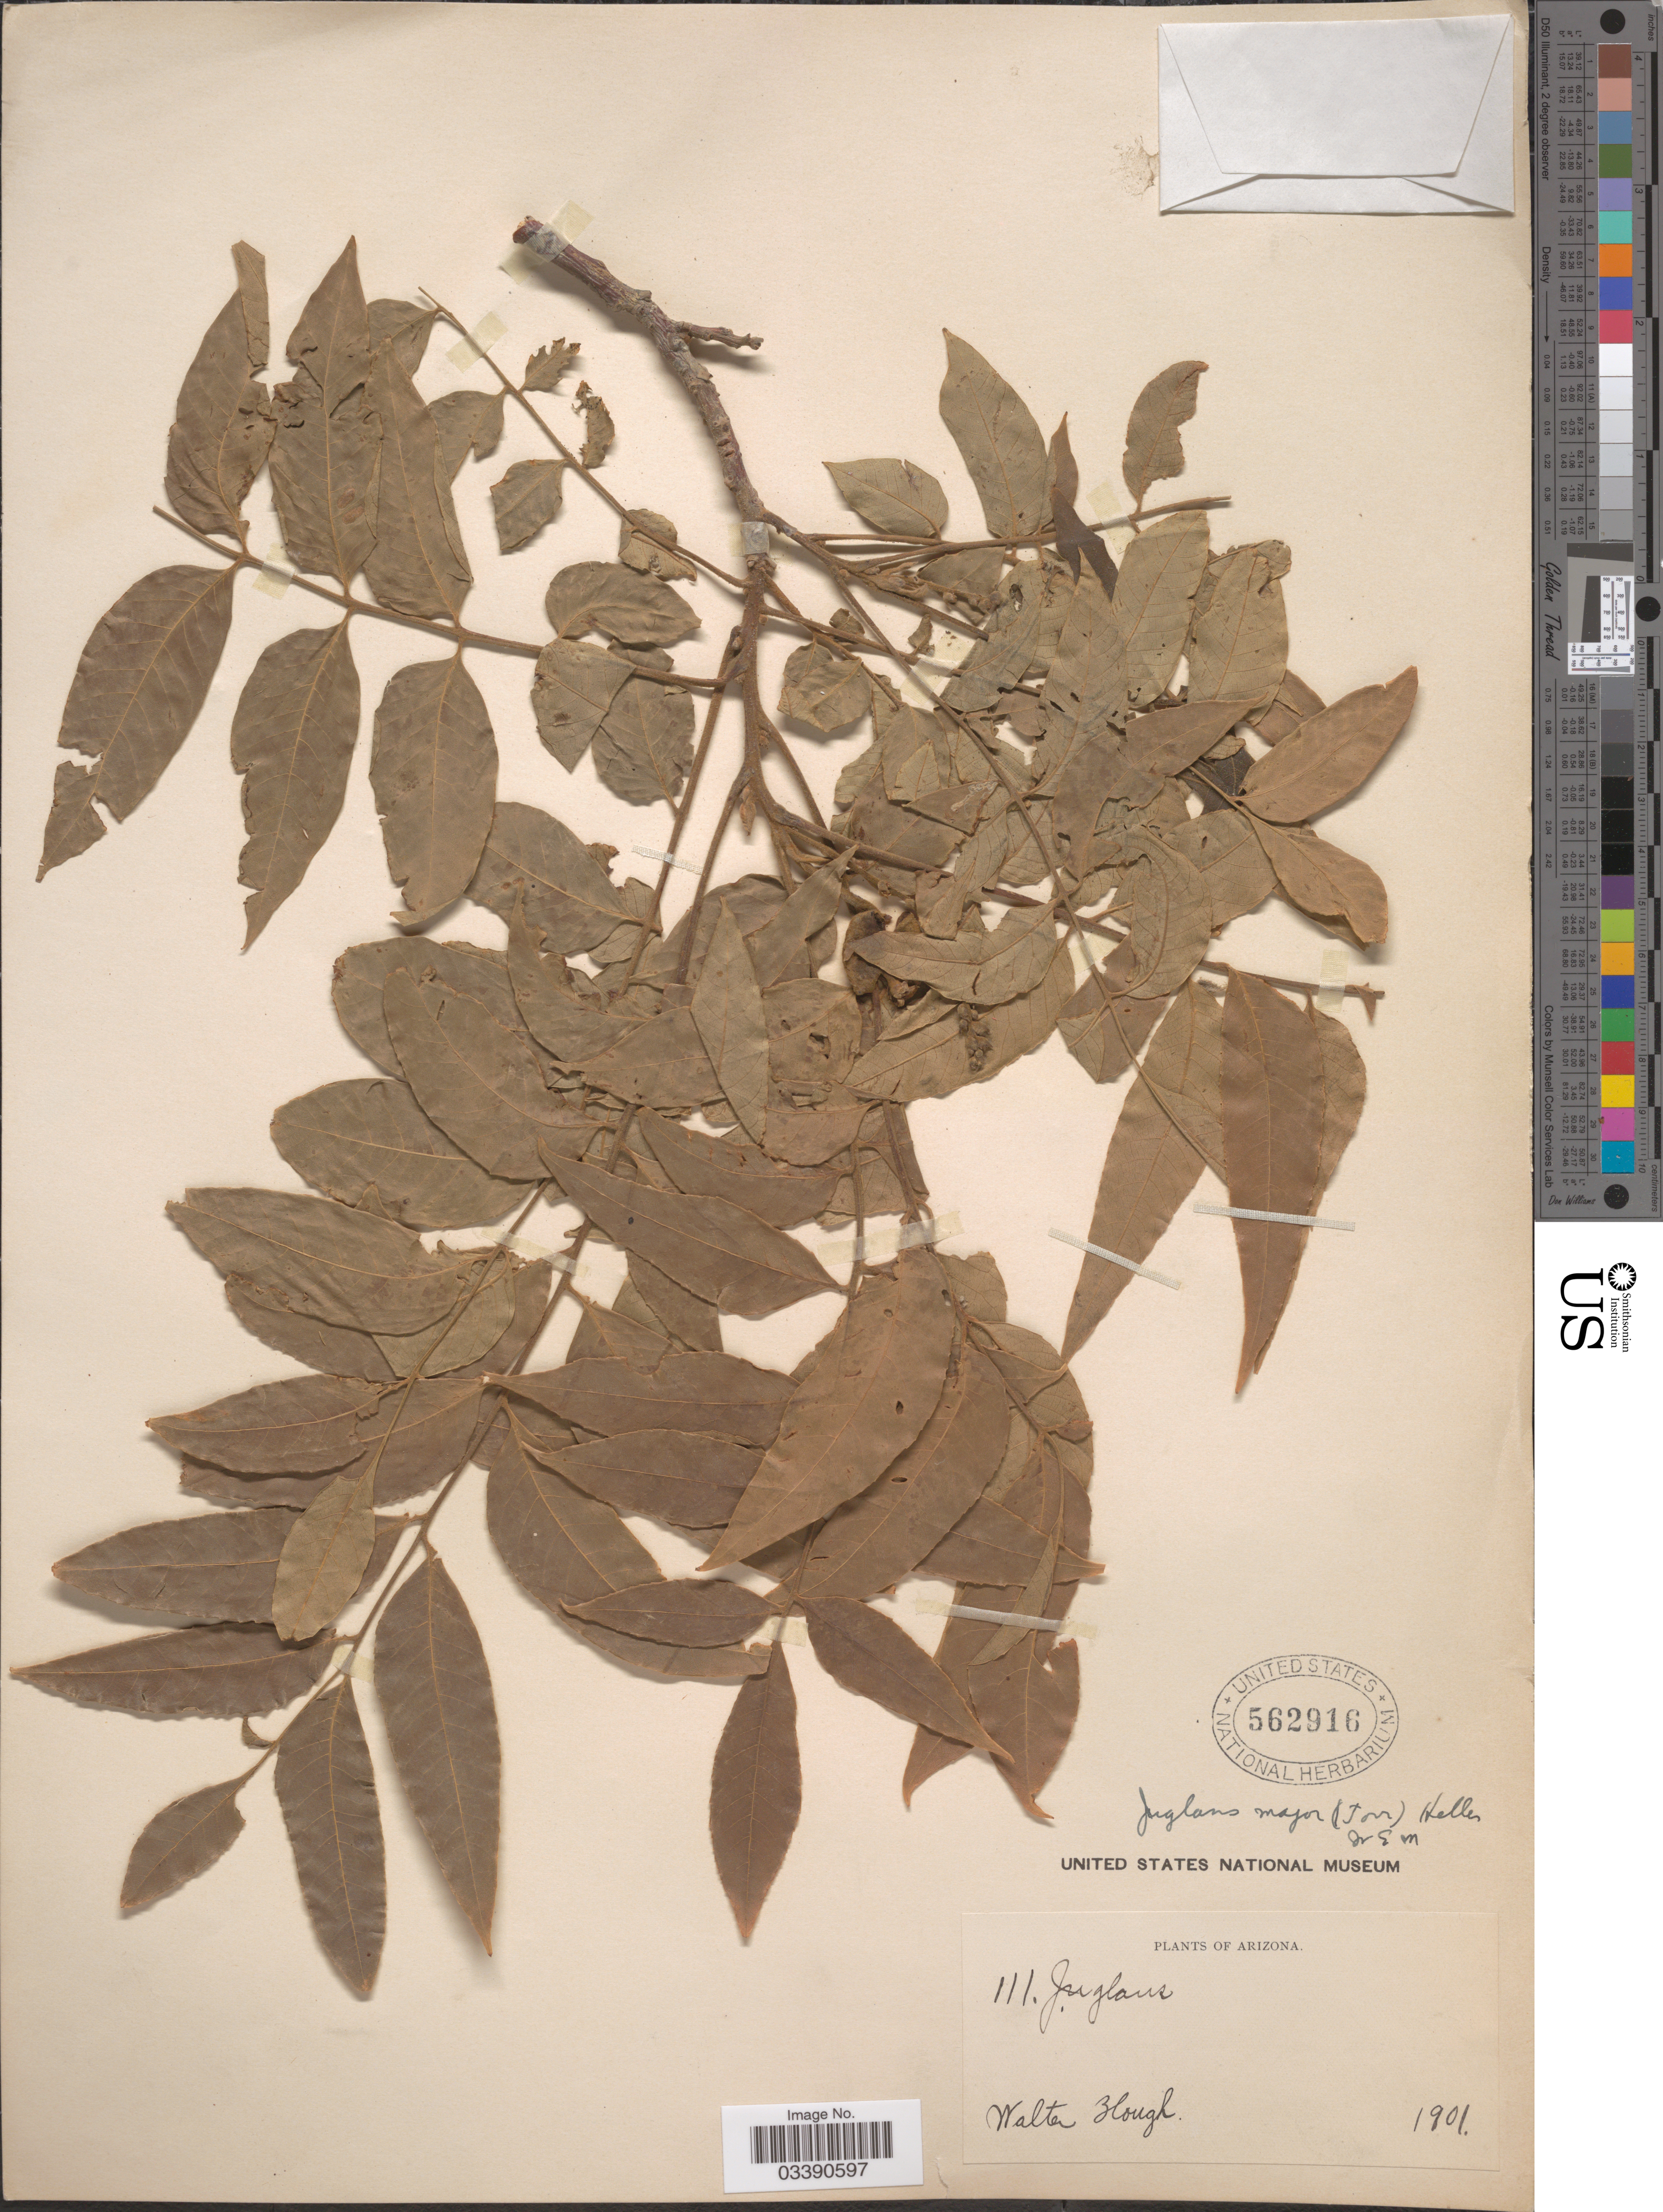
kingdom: Plantae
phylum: Tracheophyta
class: Magnoliopsida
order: Fagales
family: Juglandaceae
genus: Juglans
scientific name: Juglans major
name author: (Torr.) A. Heller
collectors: W. Hough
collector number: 111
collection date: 1901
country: United States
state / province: Arizona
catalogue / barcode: US 562916